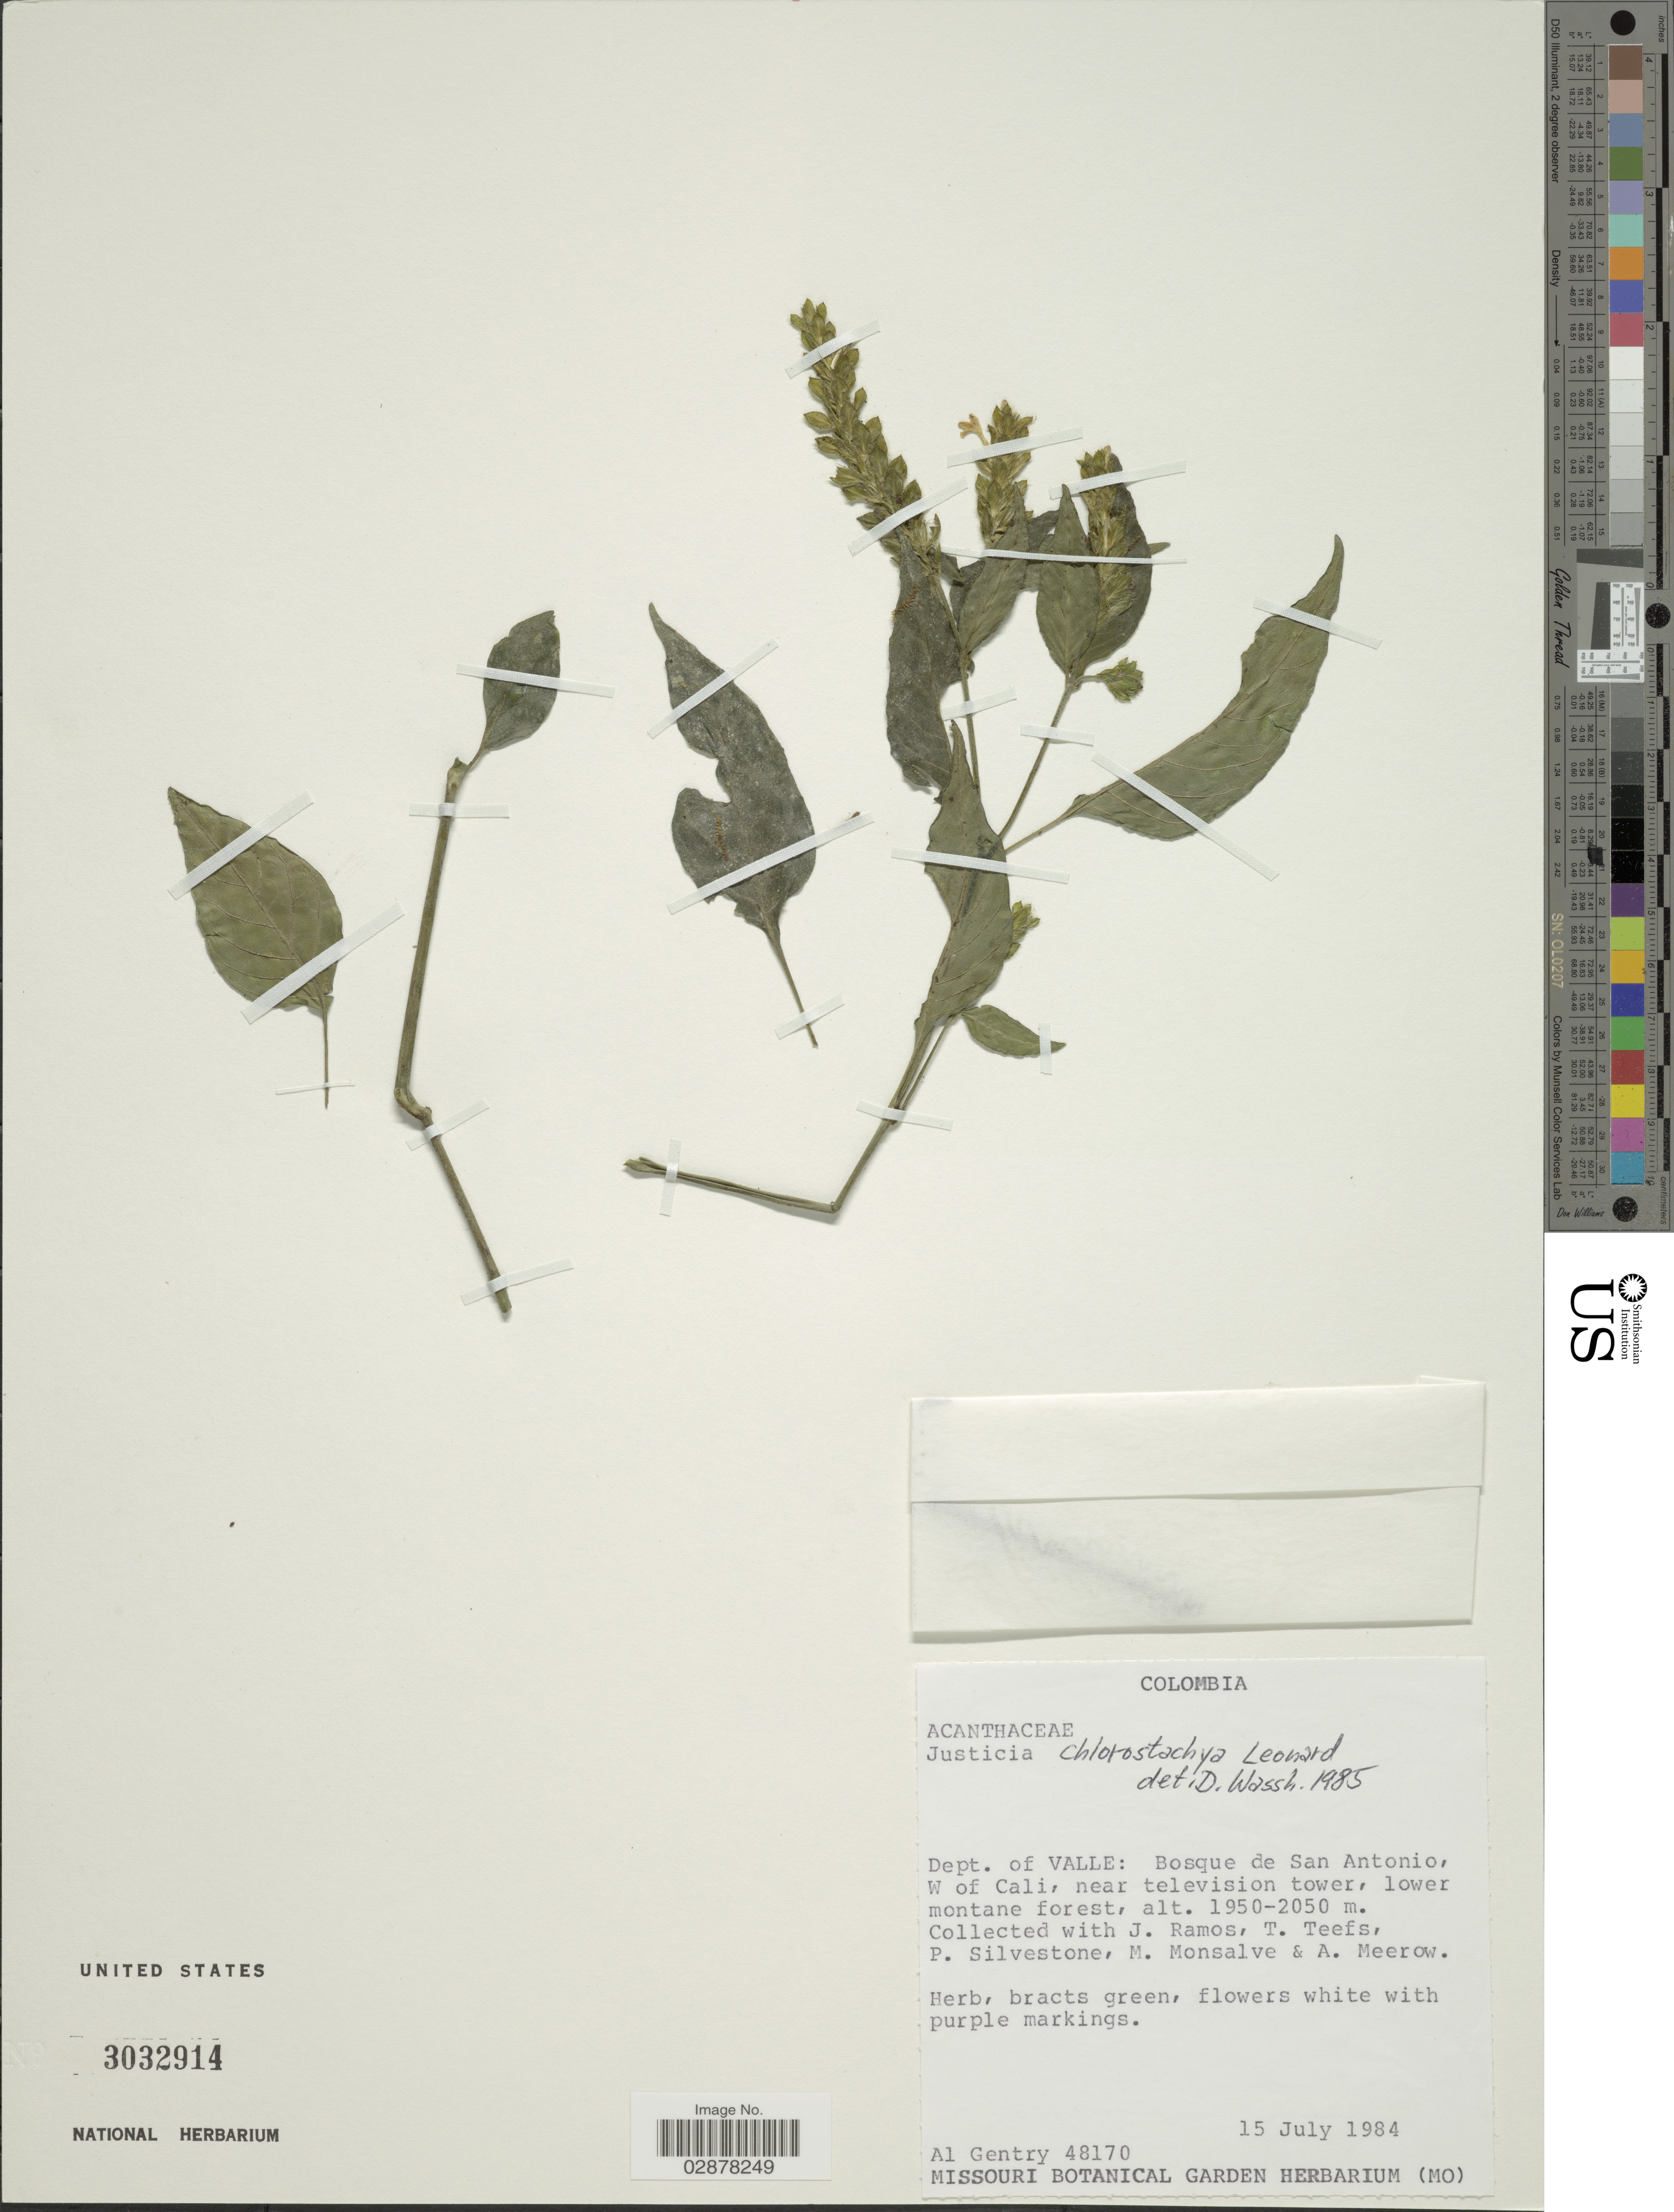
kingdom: Plantae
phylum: Tracheophyta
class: Magnoliopsida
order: Lamiales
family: Acanthaceae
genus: Justicia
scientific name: Justicia chlorostachya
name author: Leonard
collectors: A. H. Gentry, J. Ramos, T. Teefs, P. Silverstone & et al.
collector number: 48170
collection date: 1984-07-15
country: Colombia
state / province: Valle del Cauca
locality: Dept. of Valle, Bosque de San Antonio, W of Cali, near television tower, lower montane forest.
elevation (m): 1950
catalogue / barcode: US 3032914